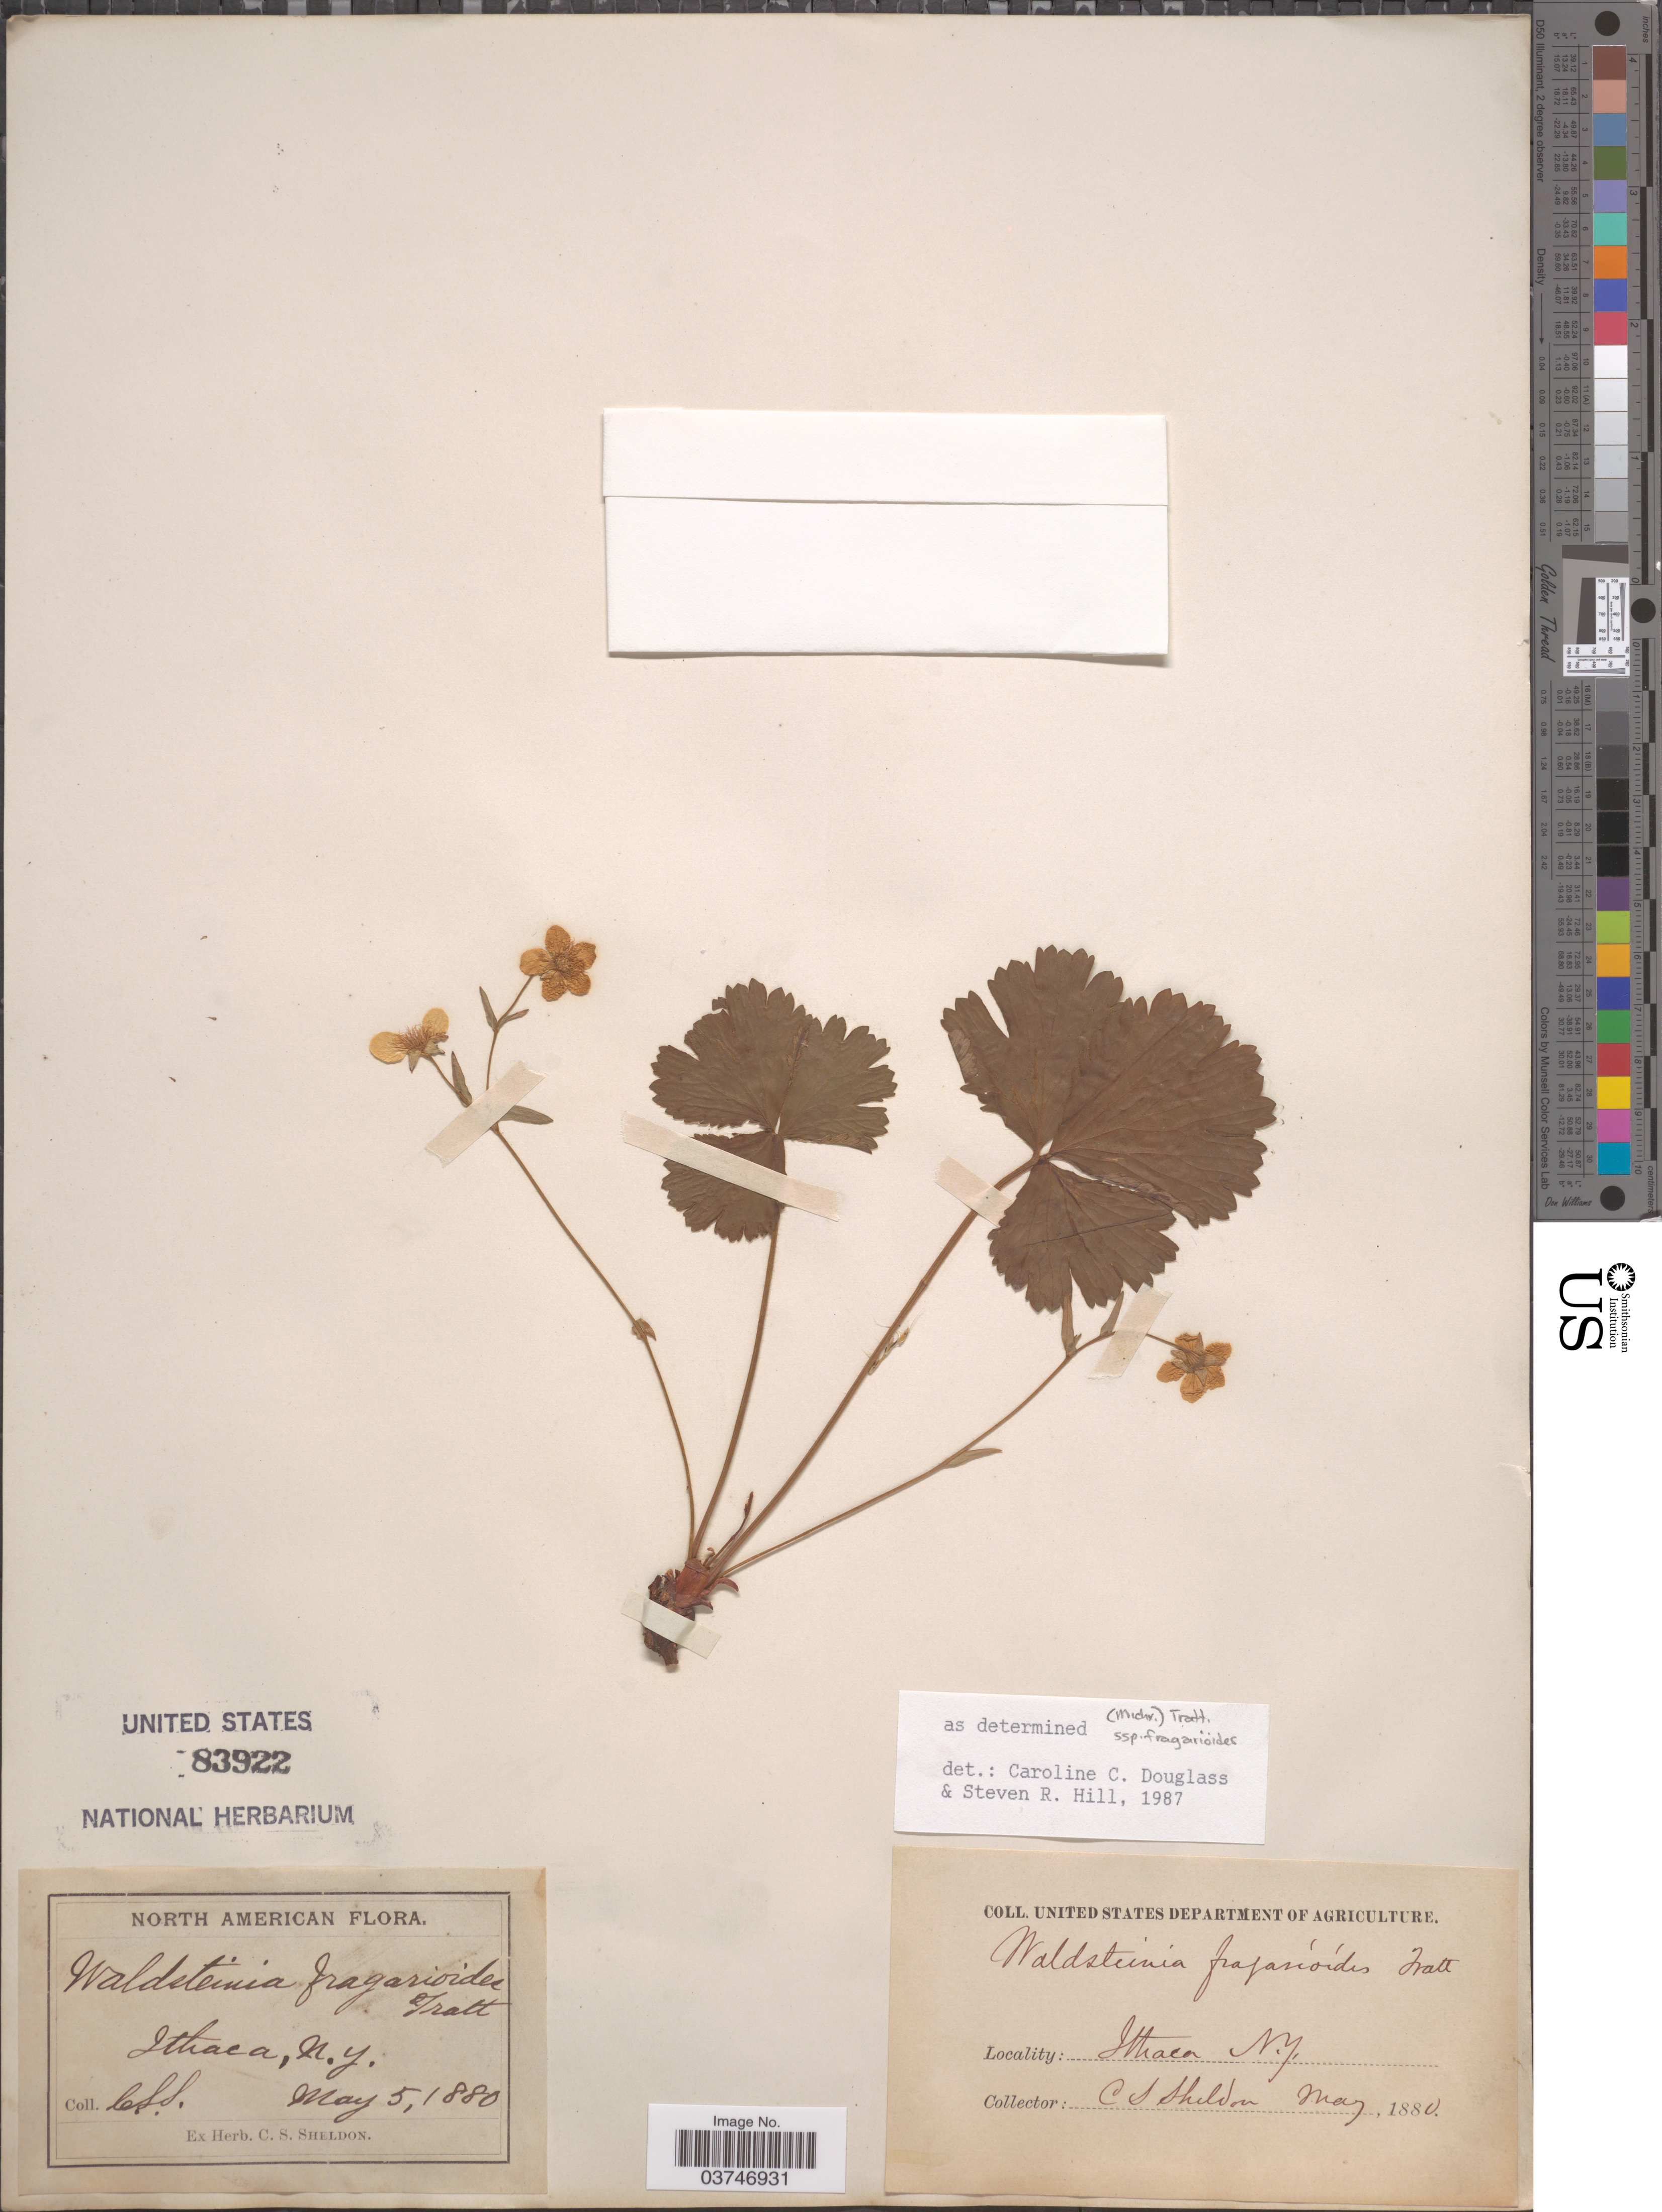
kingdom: Plantae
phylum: Tracheophyta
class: Magnoliopsida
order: Rosales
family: Rosaceae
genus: Waldsteinia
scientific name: Waldsteinia fragarioides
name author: (Michx.) Tratt.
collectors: C. S. Sheldon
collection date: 1880-05-05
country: United States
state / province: New York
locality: Ithaca.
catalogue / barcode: US 83922